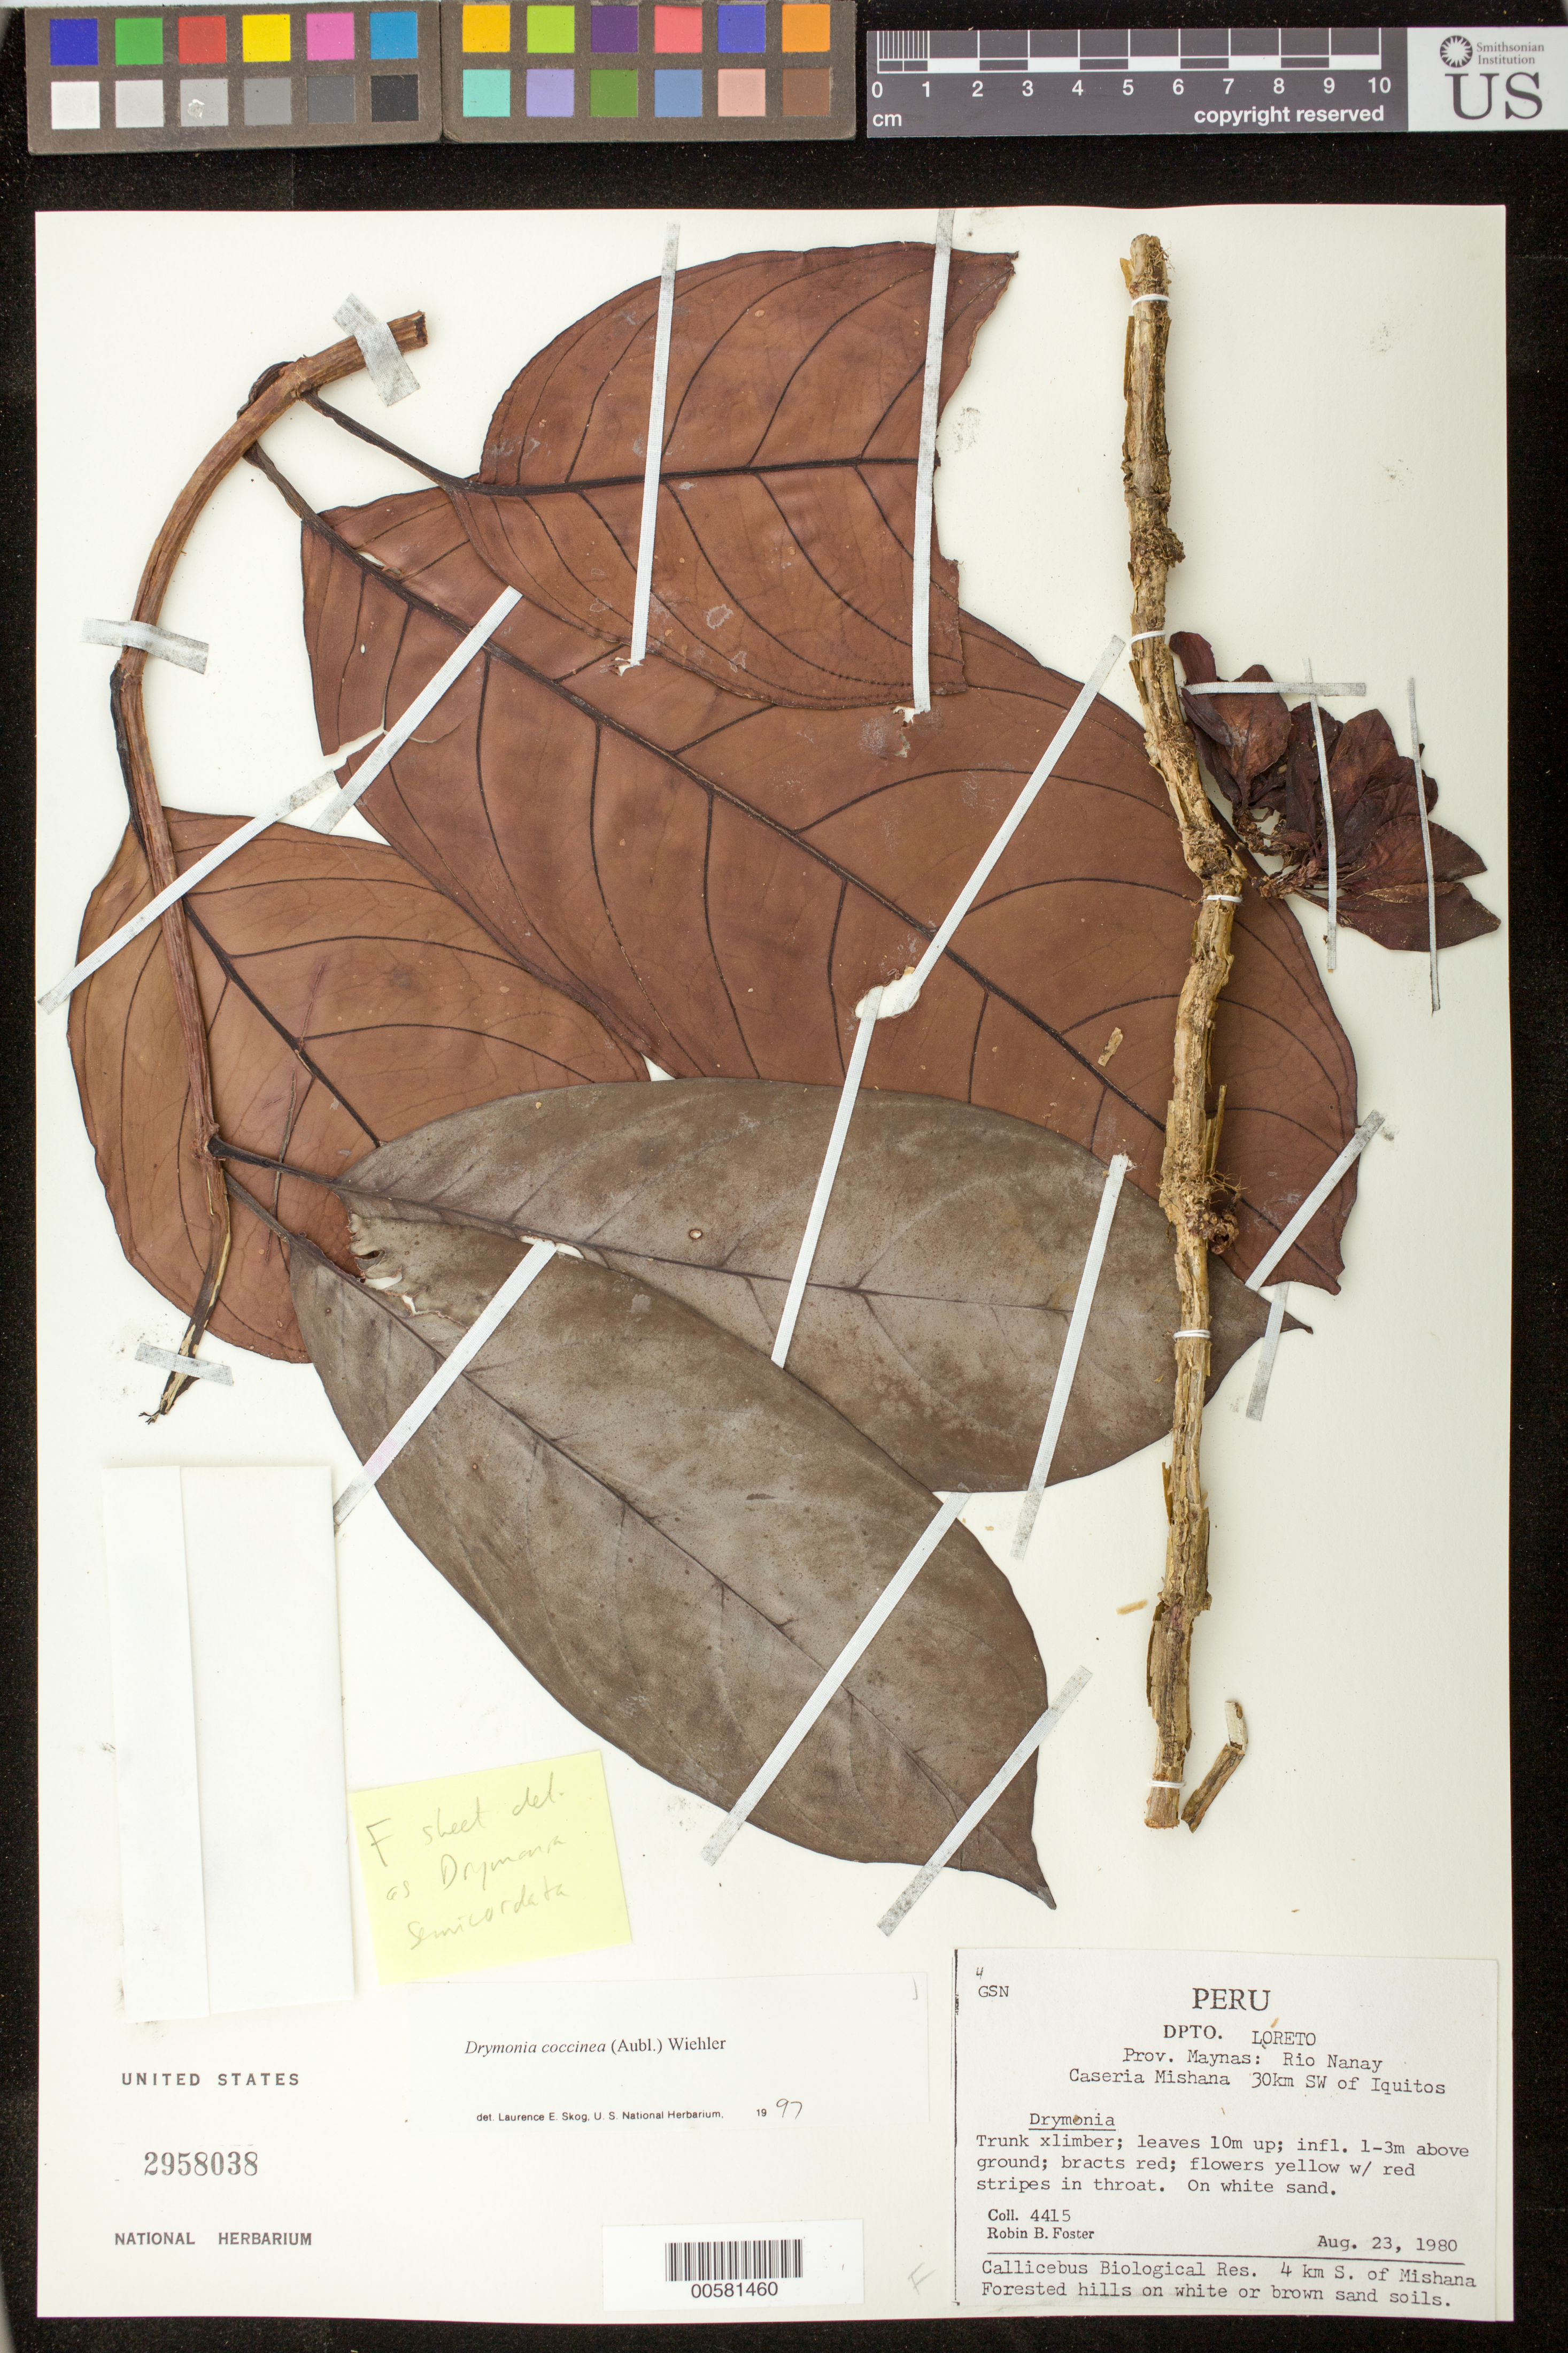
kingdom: Plantae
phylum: Tracheophyta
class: Magnoliopsida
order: Lamiales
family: Gesneriaceae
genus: Drymonia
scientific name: Drymonia coccinea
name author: (Aubl.) Wiehler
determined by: Skog, Laurence E.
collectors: R. B. Foster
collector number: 4415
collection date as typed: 23 Aug 1980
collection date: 1980-08-23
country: Peru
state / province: Loreto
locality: Prov. Maynas; Rio Nanay, Caseria Mishana 30 km SW of Iquitos; Callicebus Biological Res. 4 km S of Mishana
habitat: Forested hills on white or brown sand soils. On white sand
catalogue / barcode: US 2958038